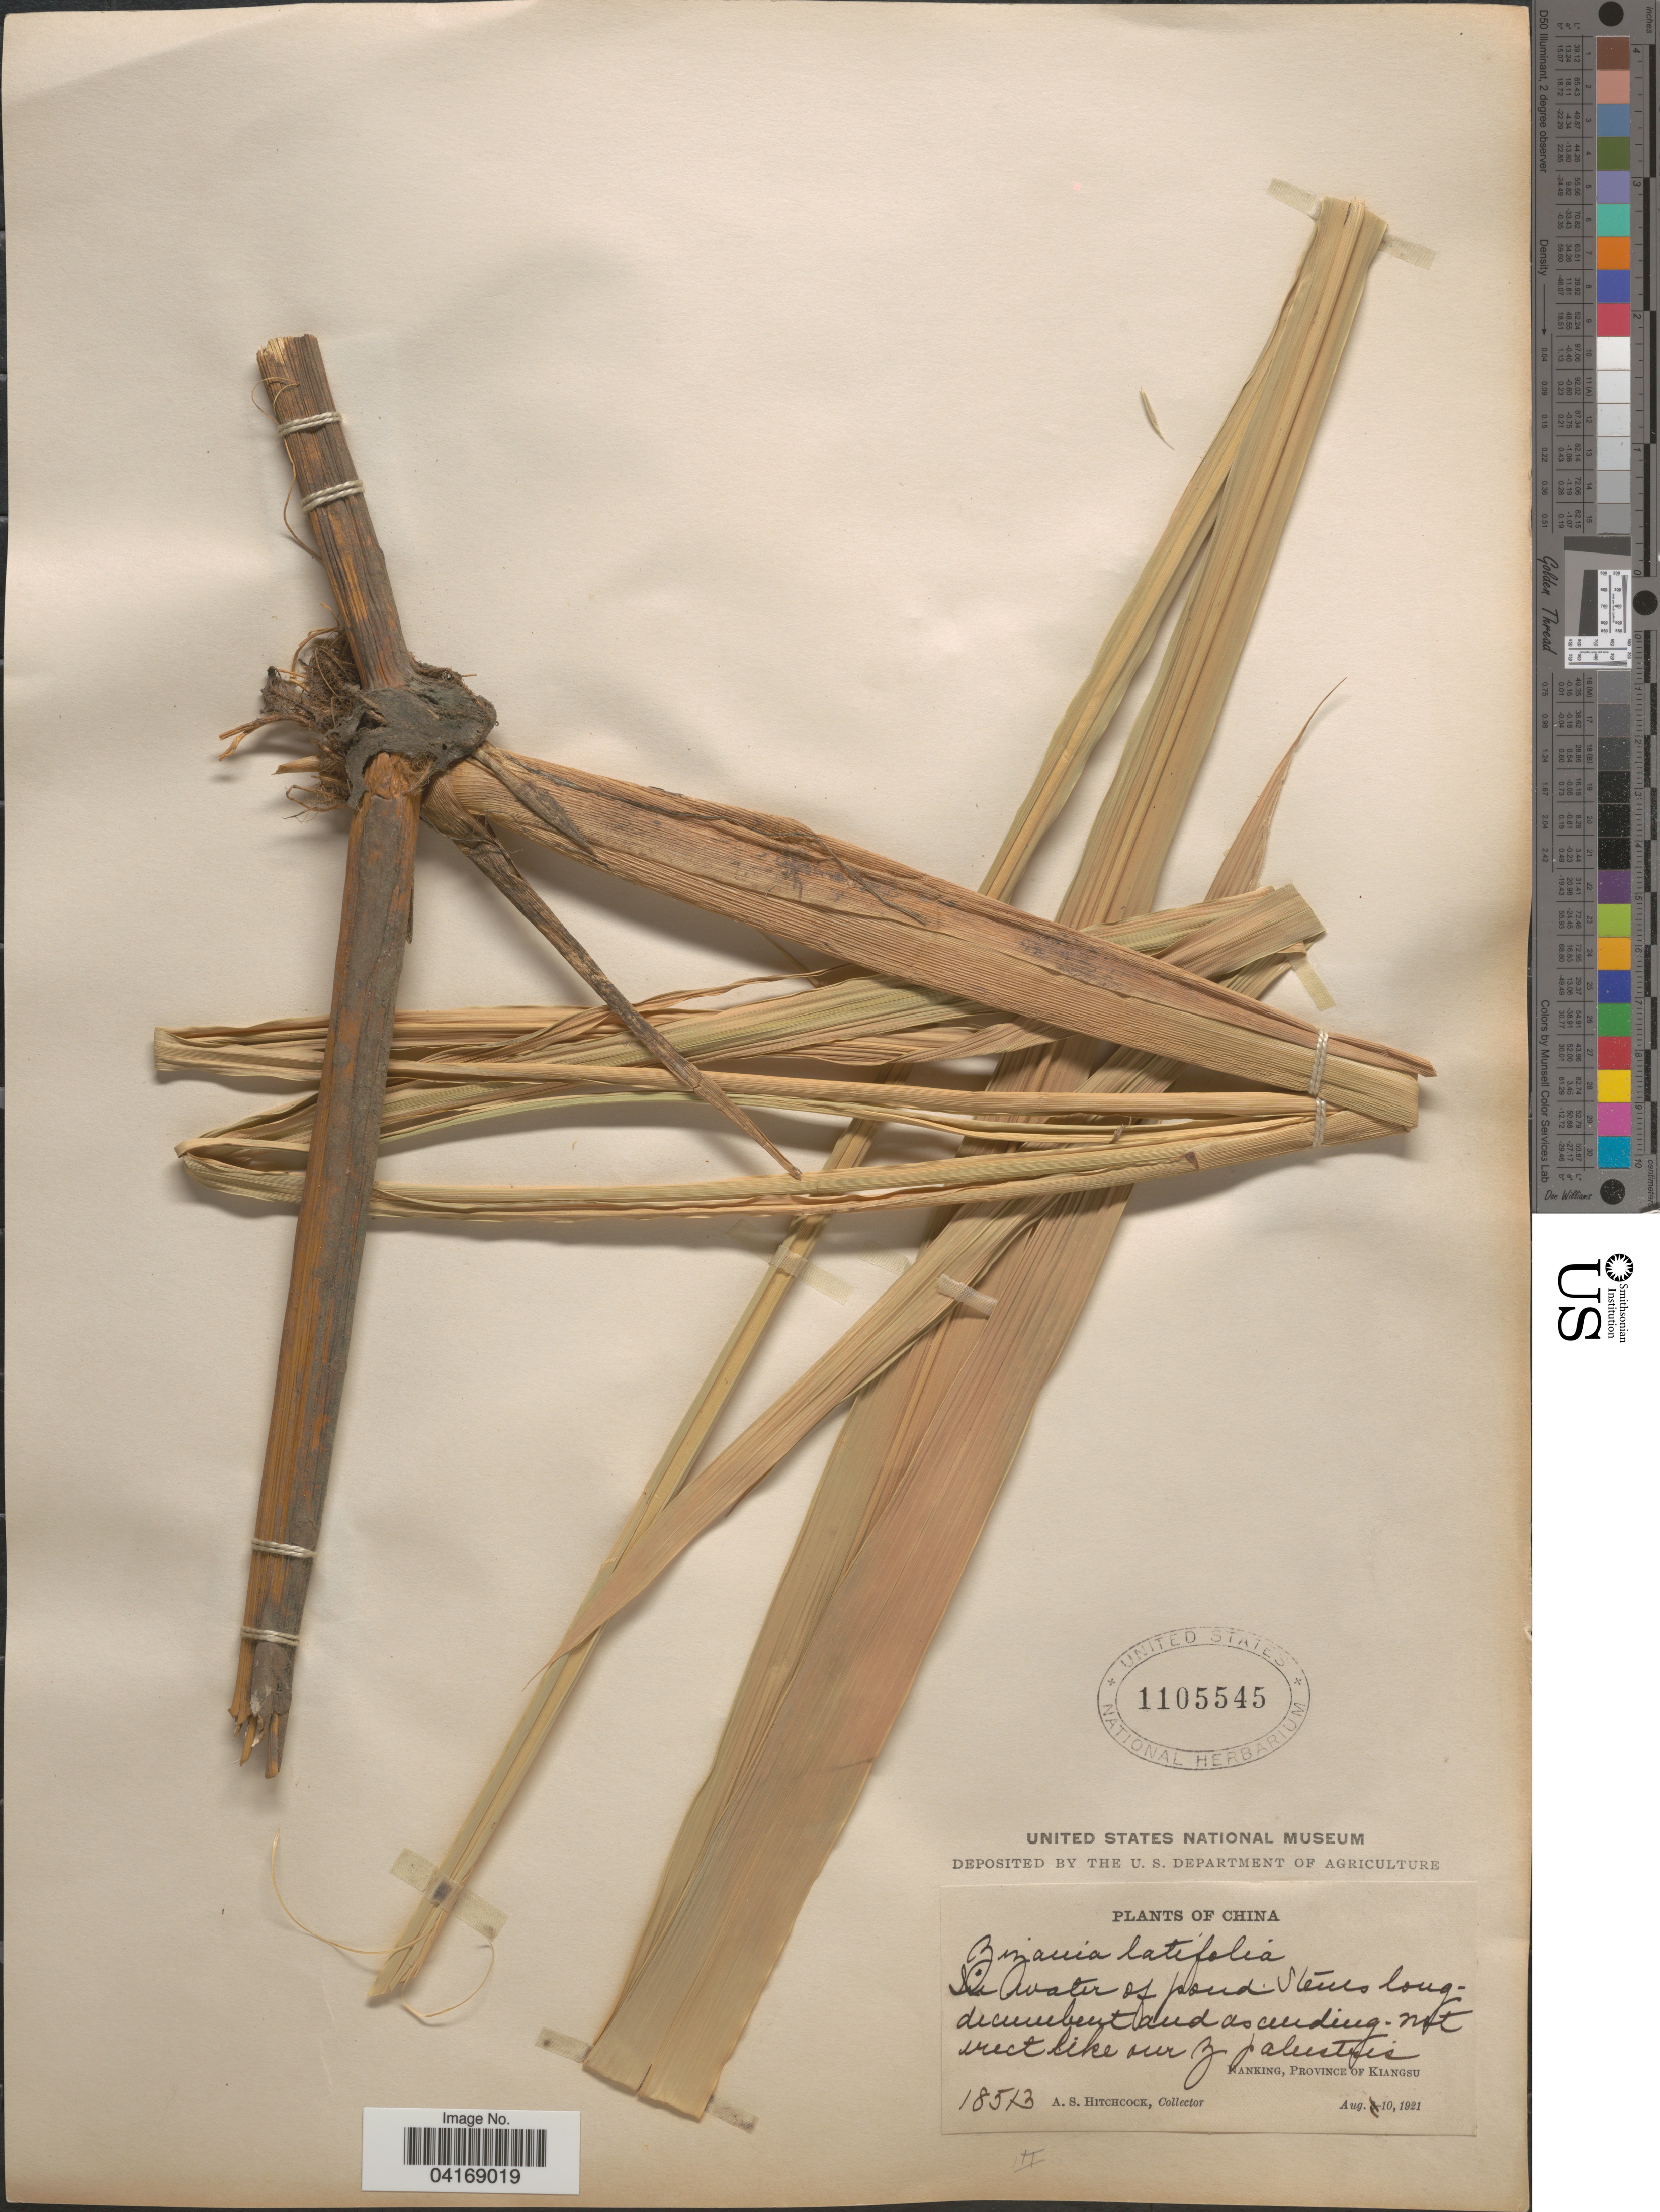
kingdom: Plantae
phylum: Tracheophyta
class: Liliopsida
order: Poales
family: Poaceae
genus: Zizania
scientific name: Zizania latifolia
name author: (Griseb.) Stapf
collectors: A. S. Hitchcock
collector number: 18513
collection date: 1921-08-10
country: China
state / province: Jiangsu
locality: Nanking, Province of Kiangsu.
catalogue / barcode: US 1105545